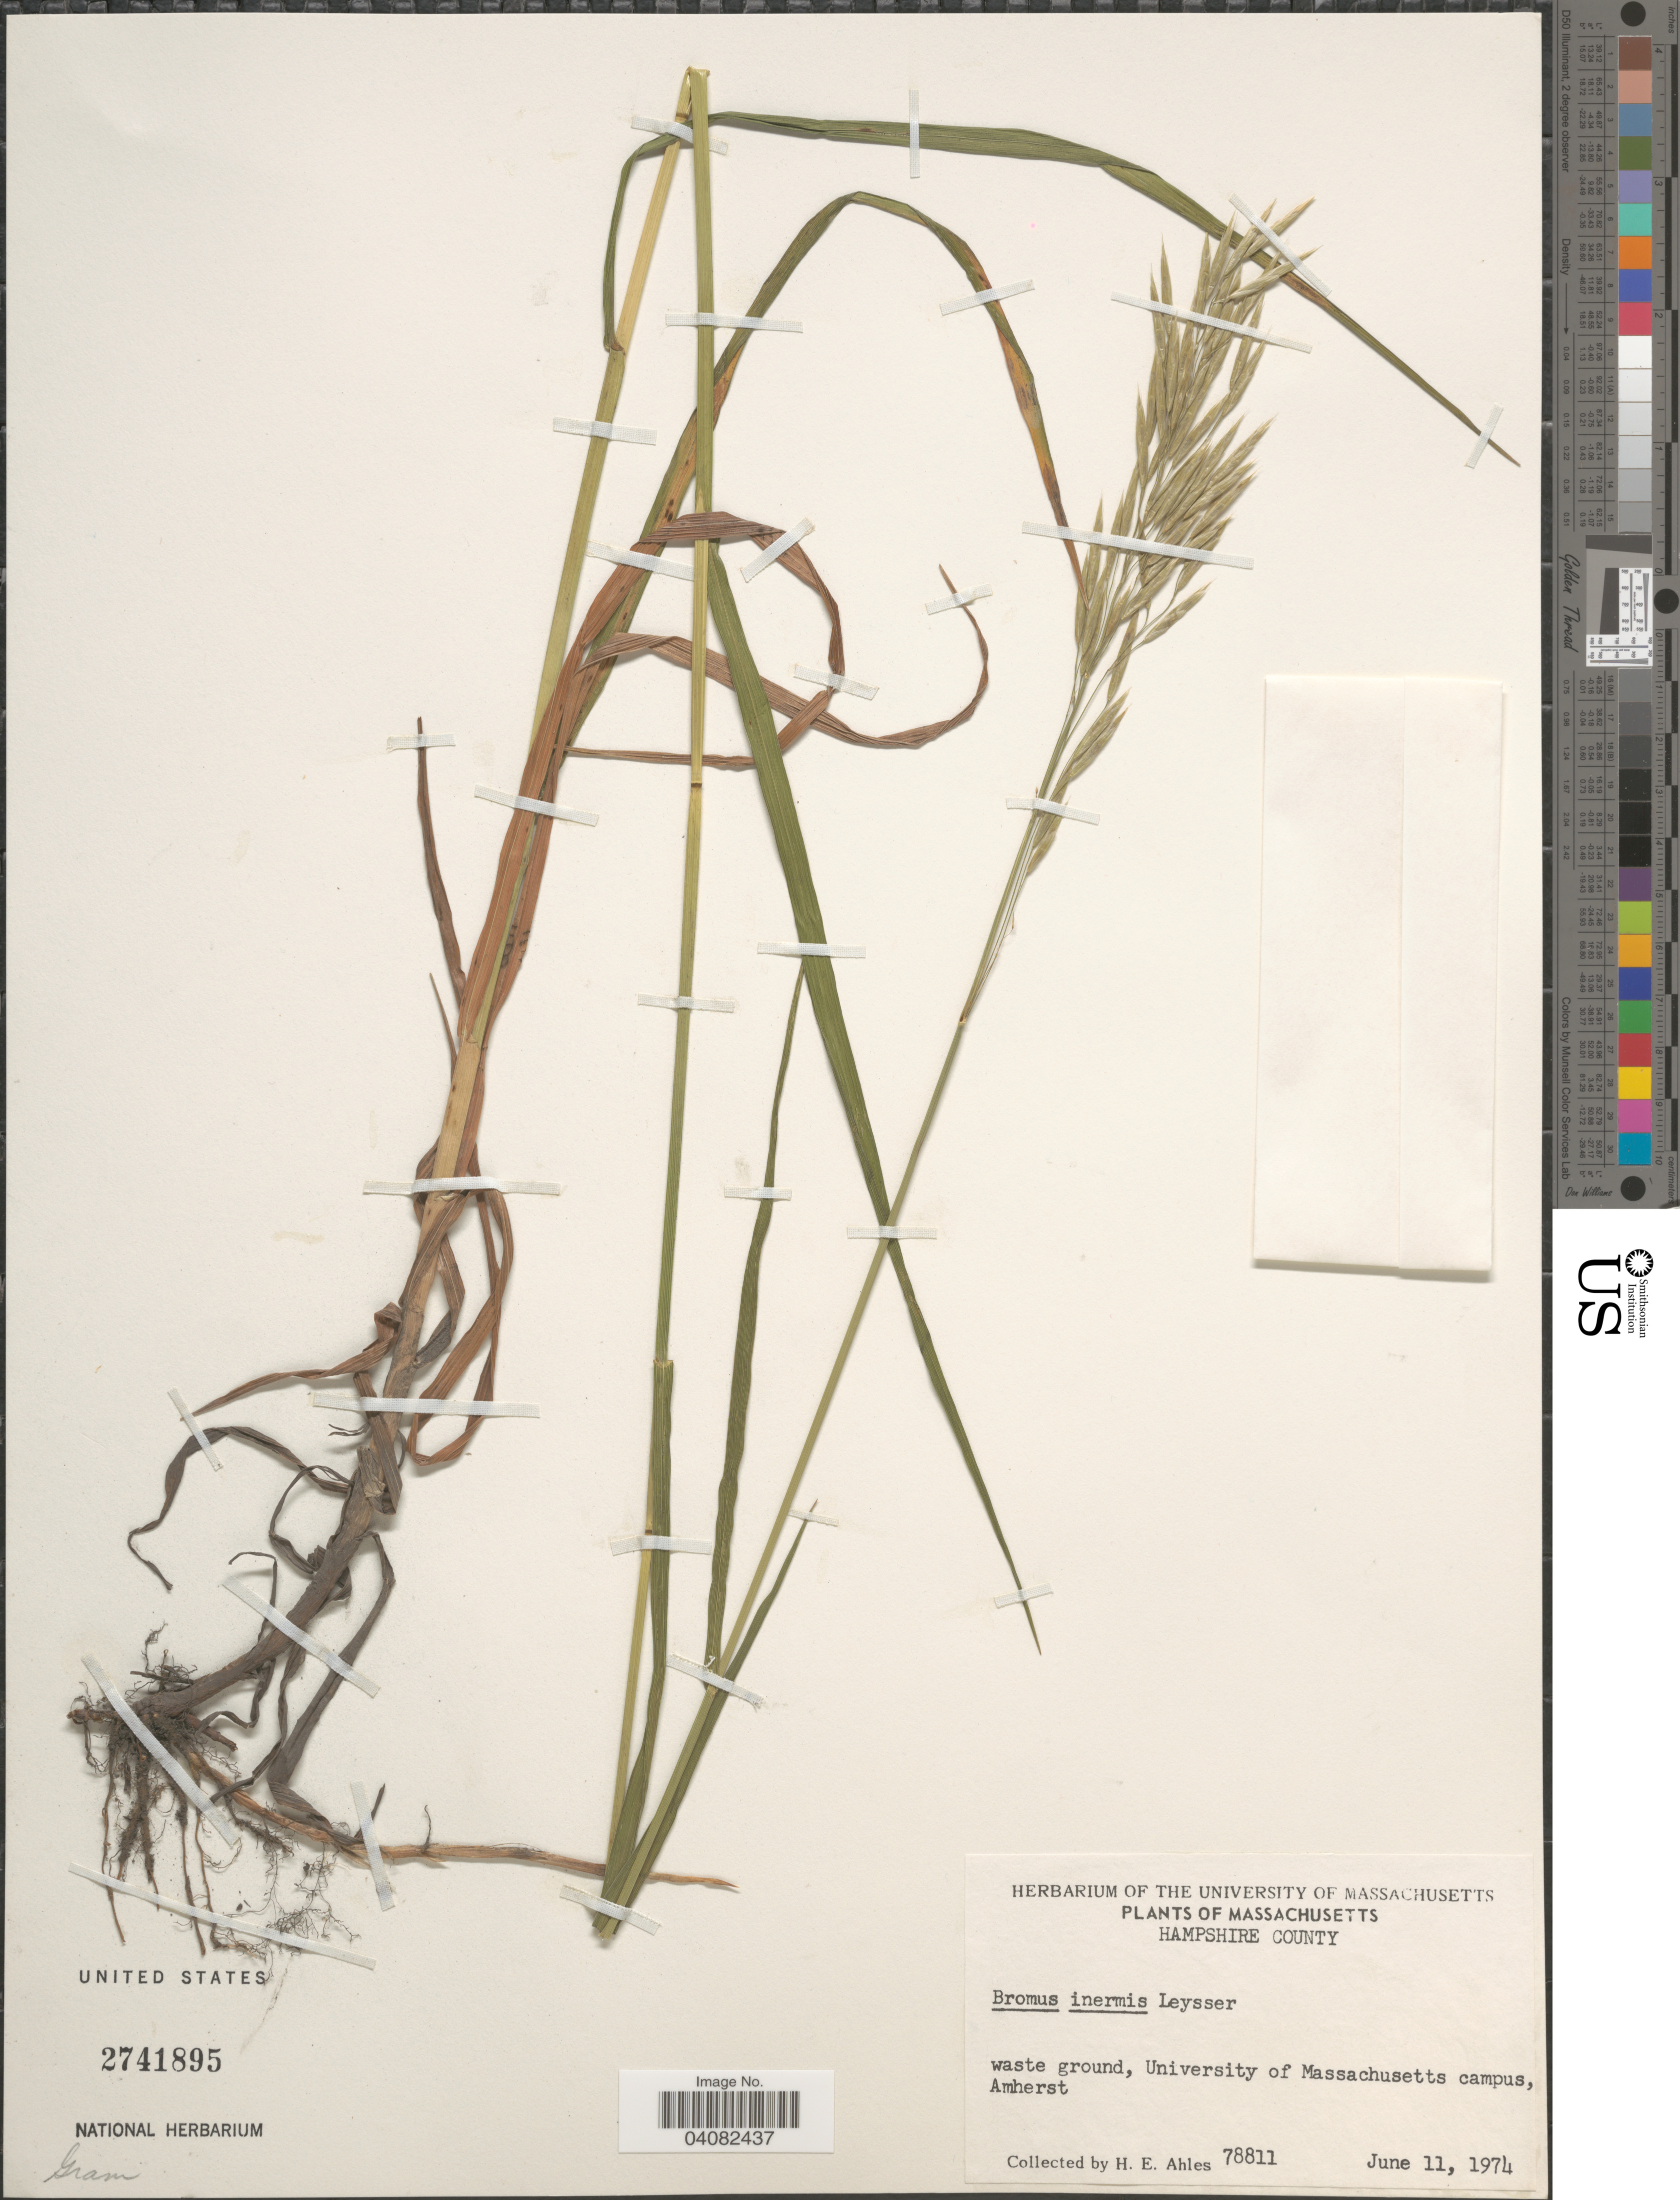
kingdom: Plantae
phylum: Tracheophyta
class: Liliopsida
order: Poales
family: Poaceae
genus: Bromus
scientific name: Bromus inermis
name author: Leyss.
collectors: H. E. Ahles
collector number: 78811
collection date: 1974-06-11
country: United States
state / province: Massachusetts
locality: Hampshire County. Waste ground, University of Massachusetts campus, Amherst.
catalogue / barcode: US 2741895